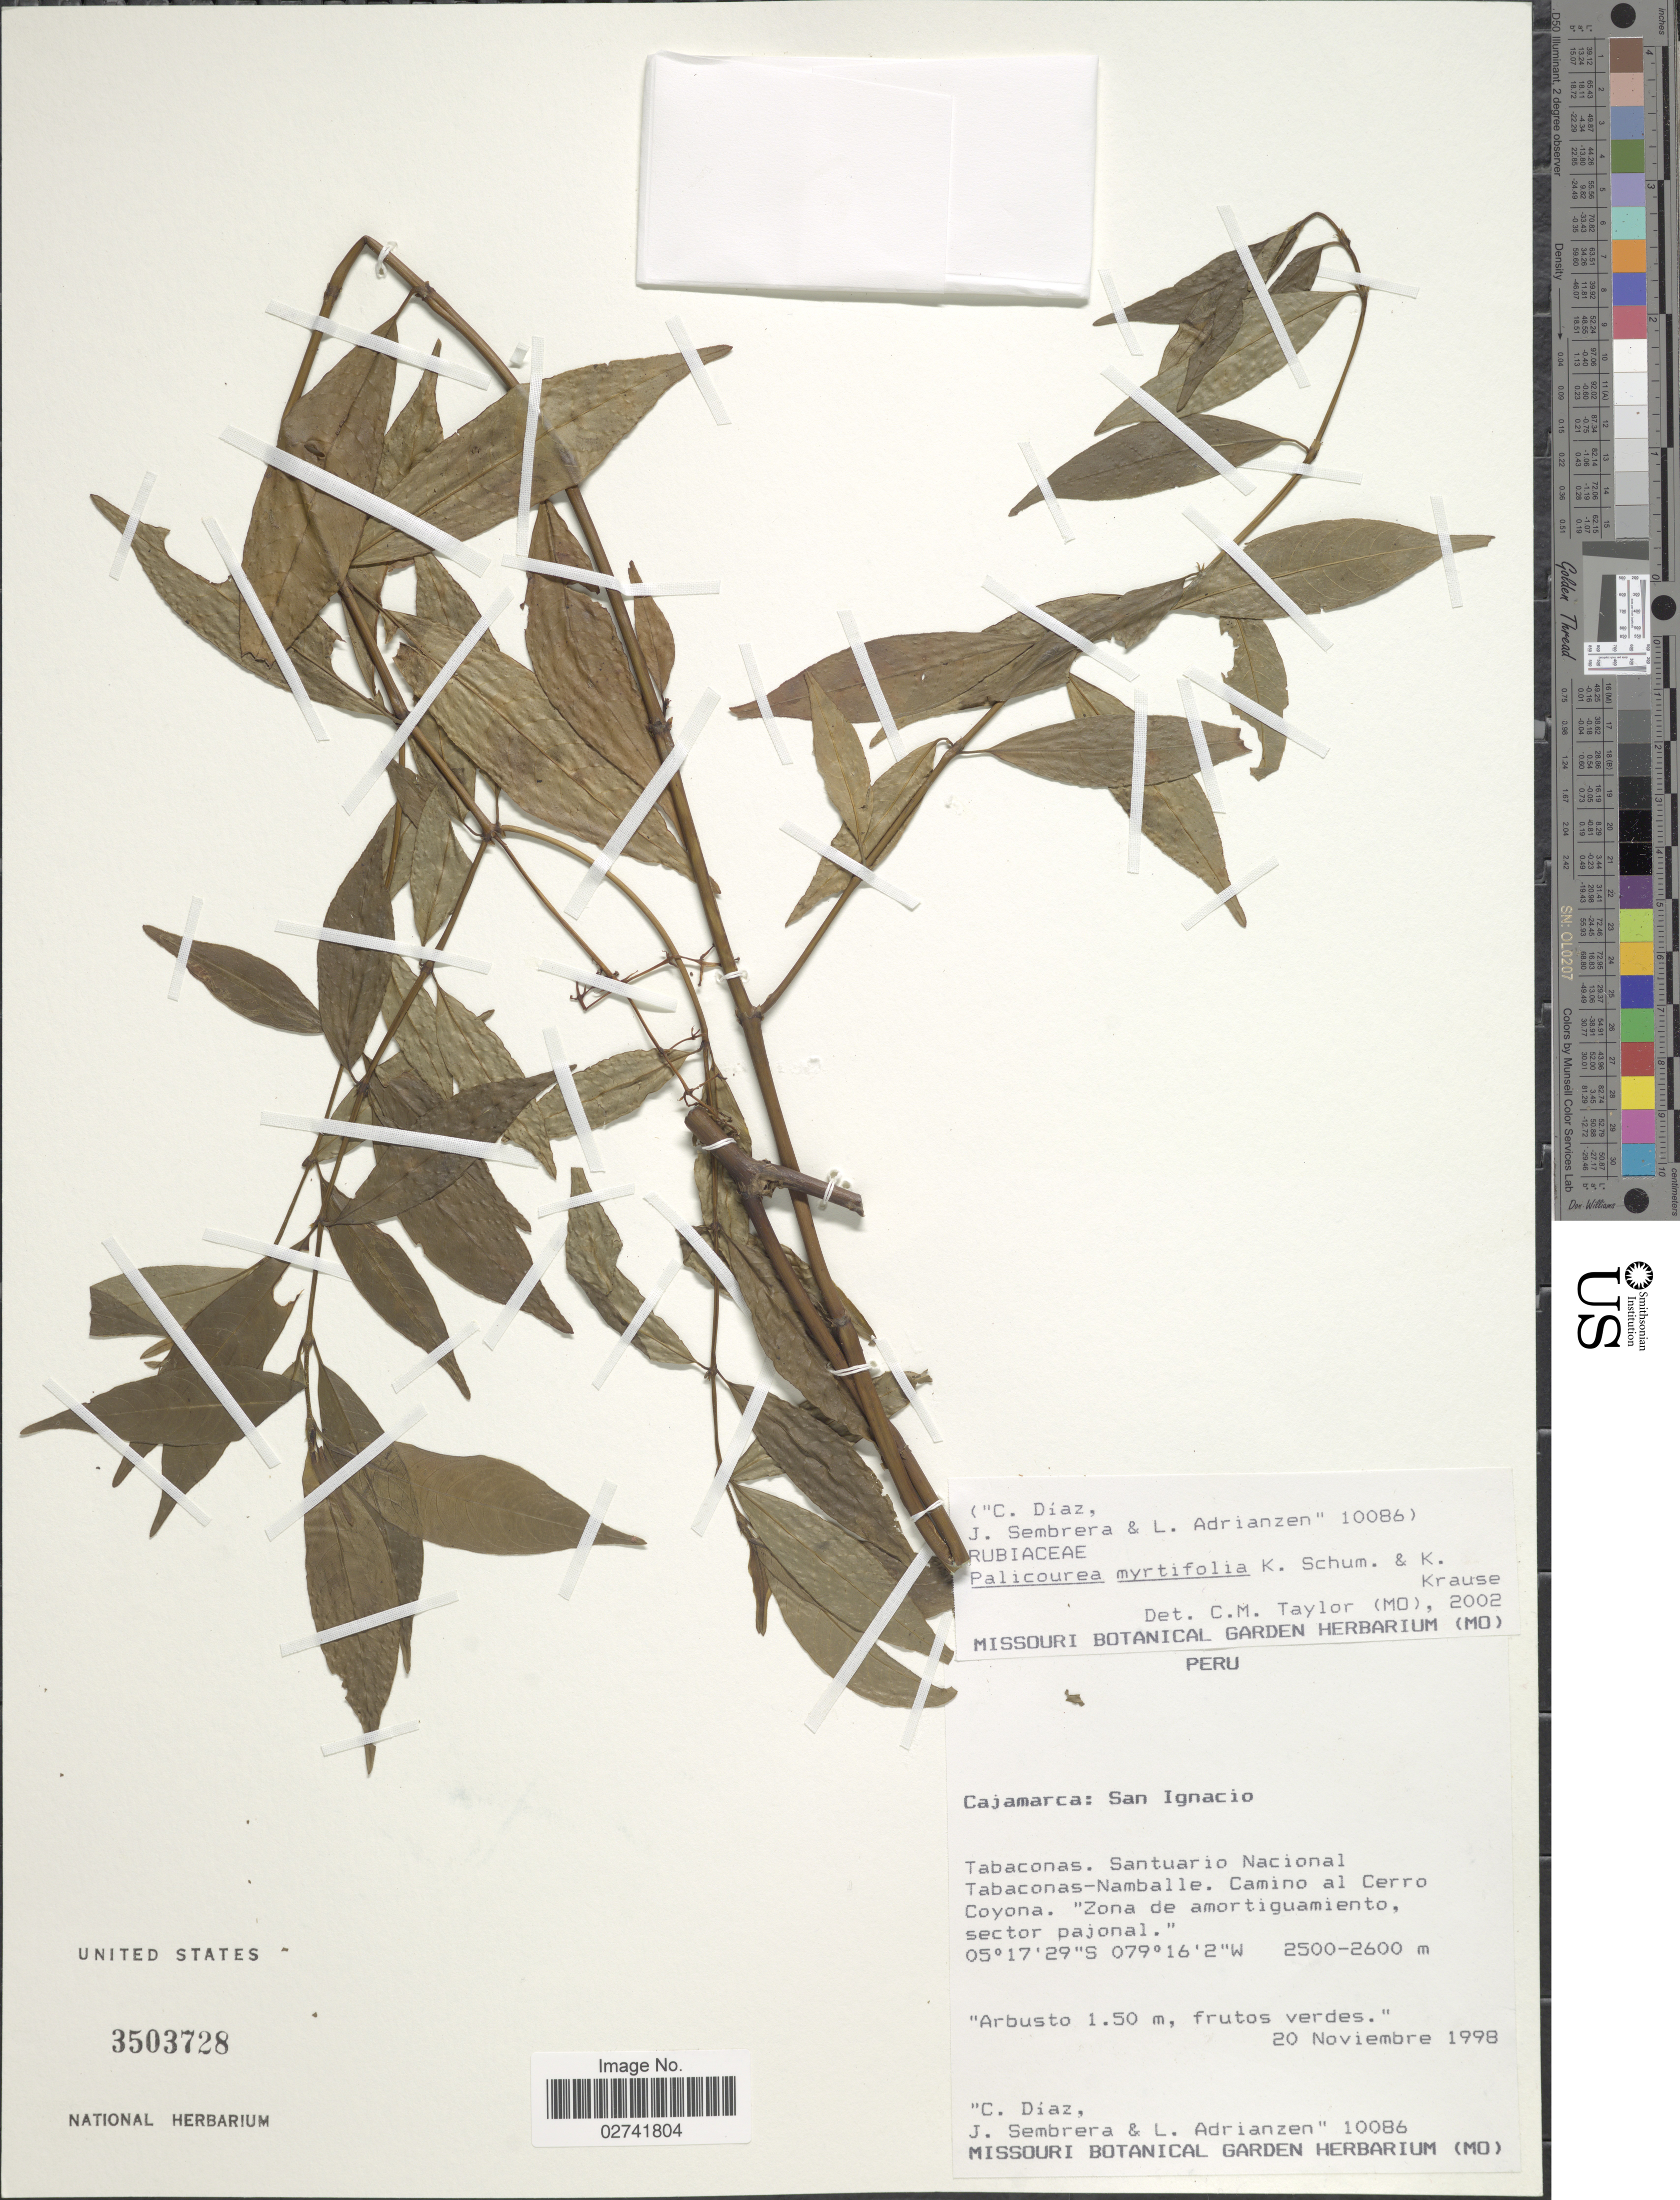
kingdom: Plantae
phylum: Tracheophyta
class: Magnoliopsida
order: Gentianales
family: Rubiaceae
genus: Palicourea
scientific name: Palicourea myrtifolia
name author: K. Schum. & K. Krause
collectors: C. Díaz, J. Sembrera & L. Adrianzen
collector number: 10086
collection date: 1998-11-20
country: Peru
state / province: Cajamarca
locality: San Ignacio. Tabaconas. Santuario Nacional Tabaconas-Namballe. Camino al Cerro Coyona.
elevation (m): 2500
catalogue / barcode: US 3503728